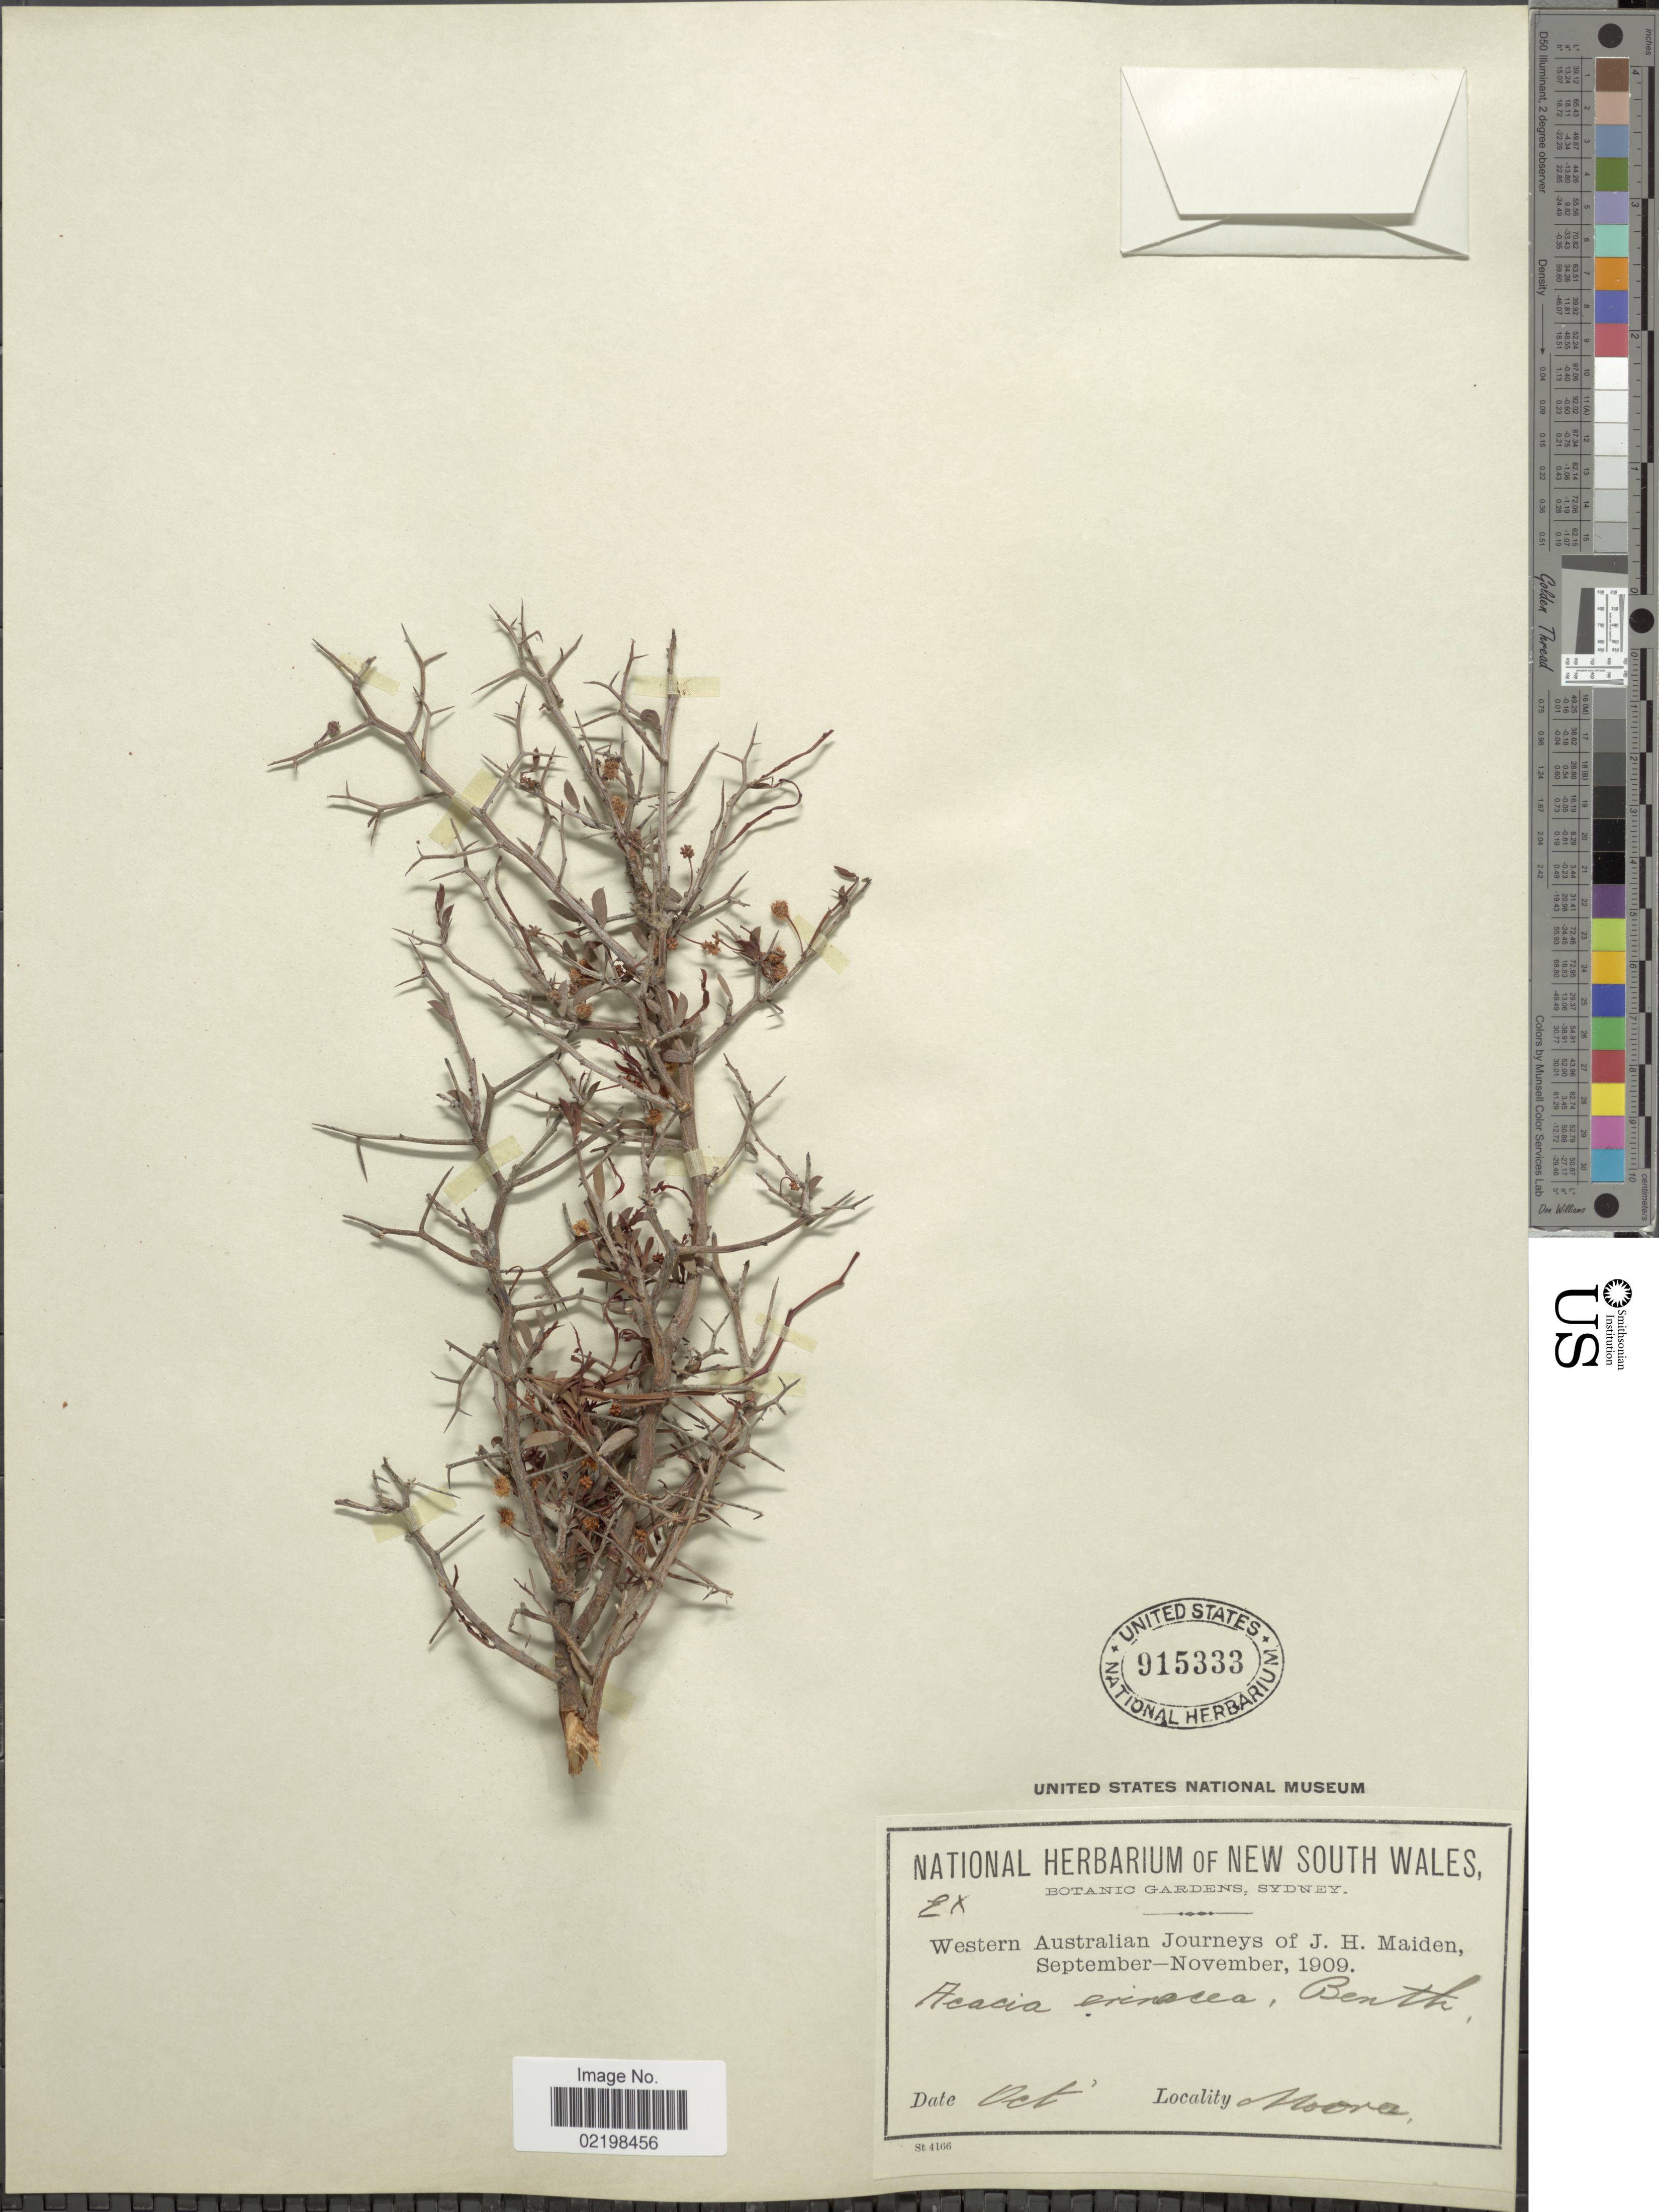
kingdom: Plantae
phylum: Tracheophyta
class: Magnoliopsida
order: Fabales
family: Fabaceae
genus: Acacia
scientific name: Acacia erinacea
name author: Benth.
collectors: J. Maiden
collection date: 1909-10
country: Australia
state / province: Western Australia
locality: Western Australian, Moora.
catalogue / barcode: US 915333